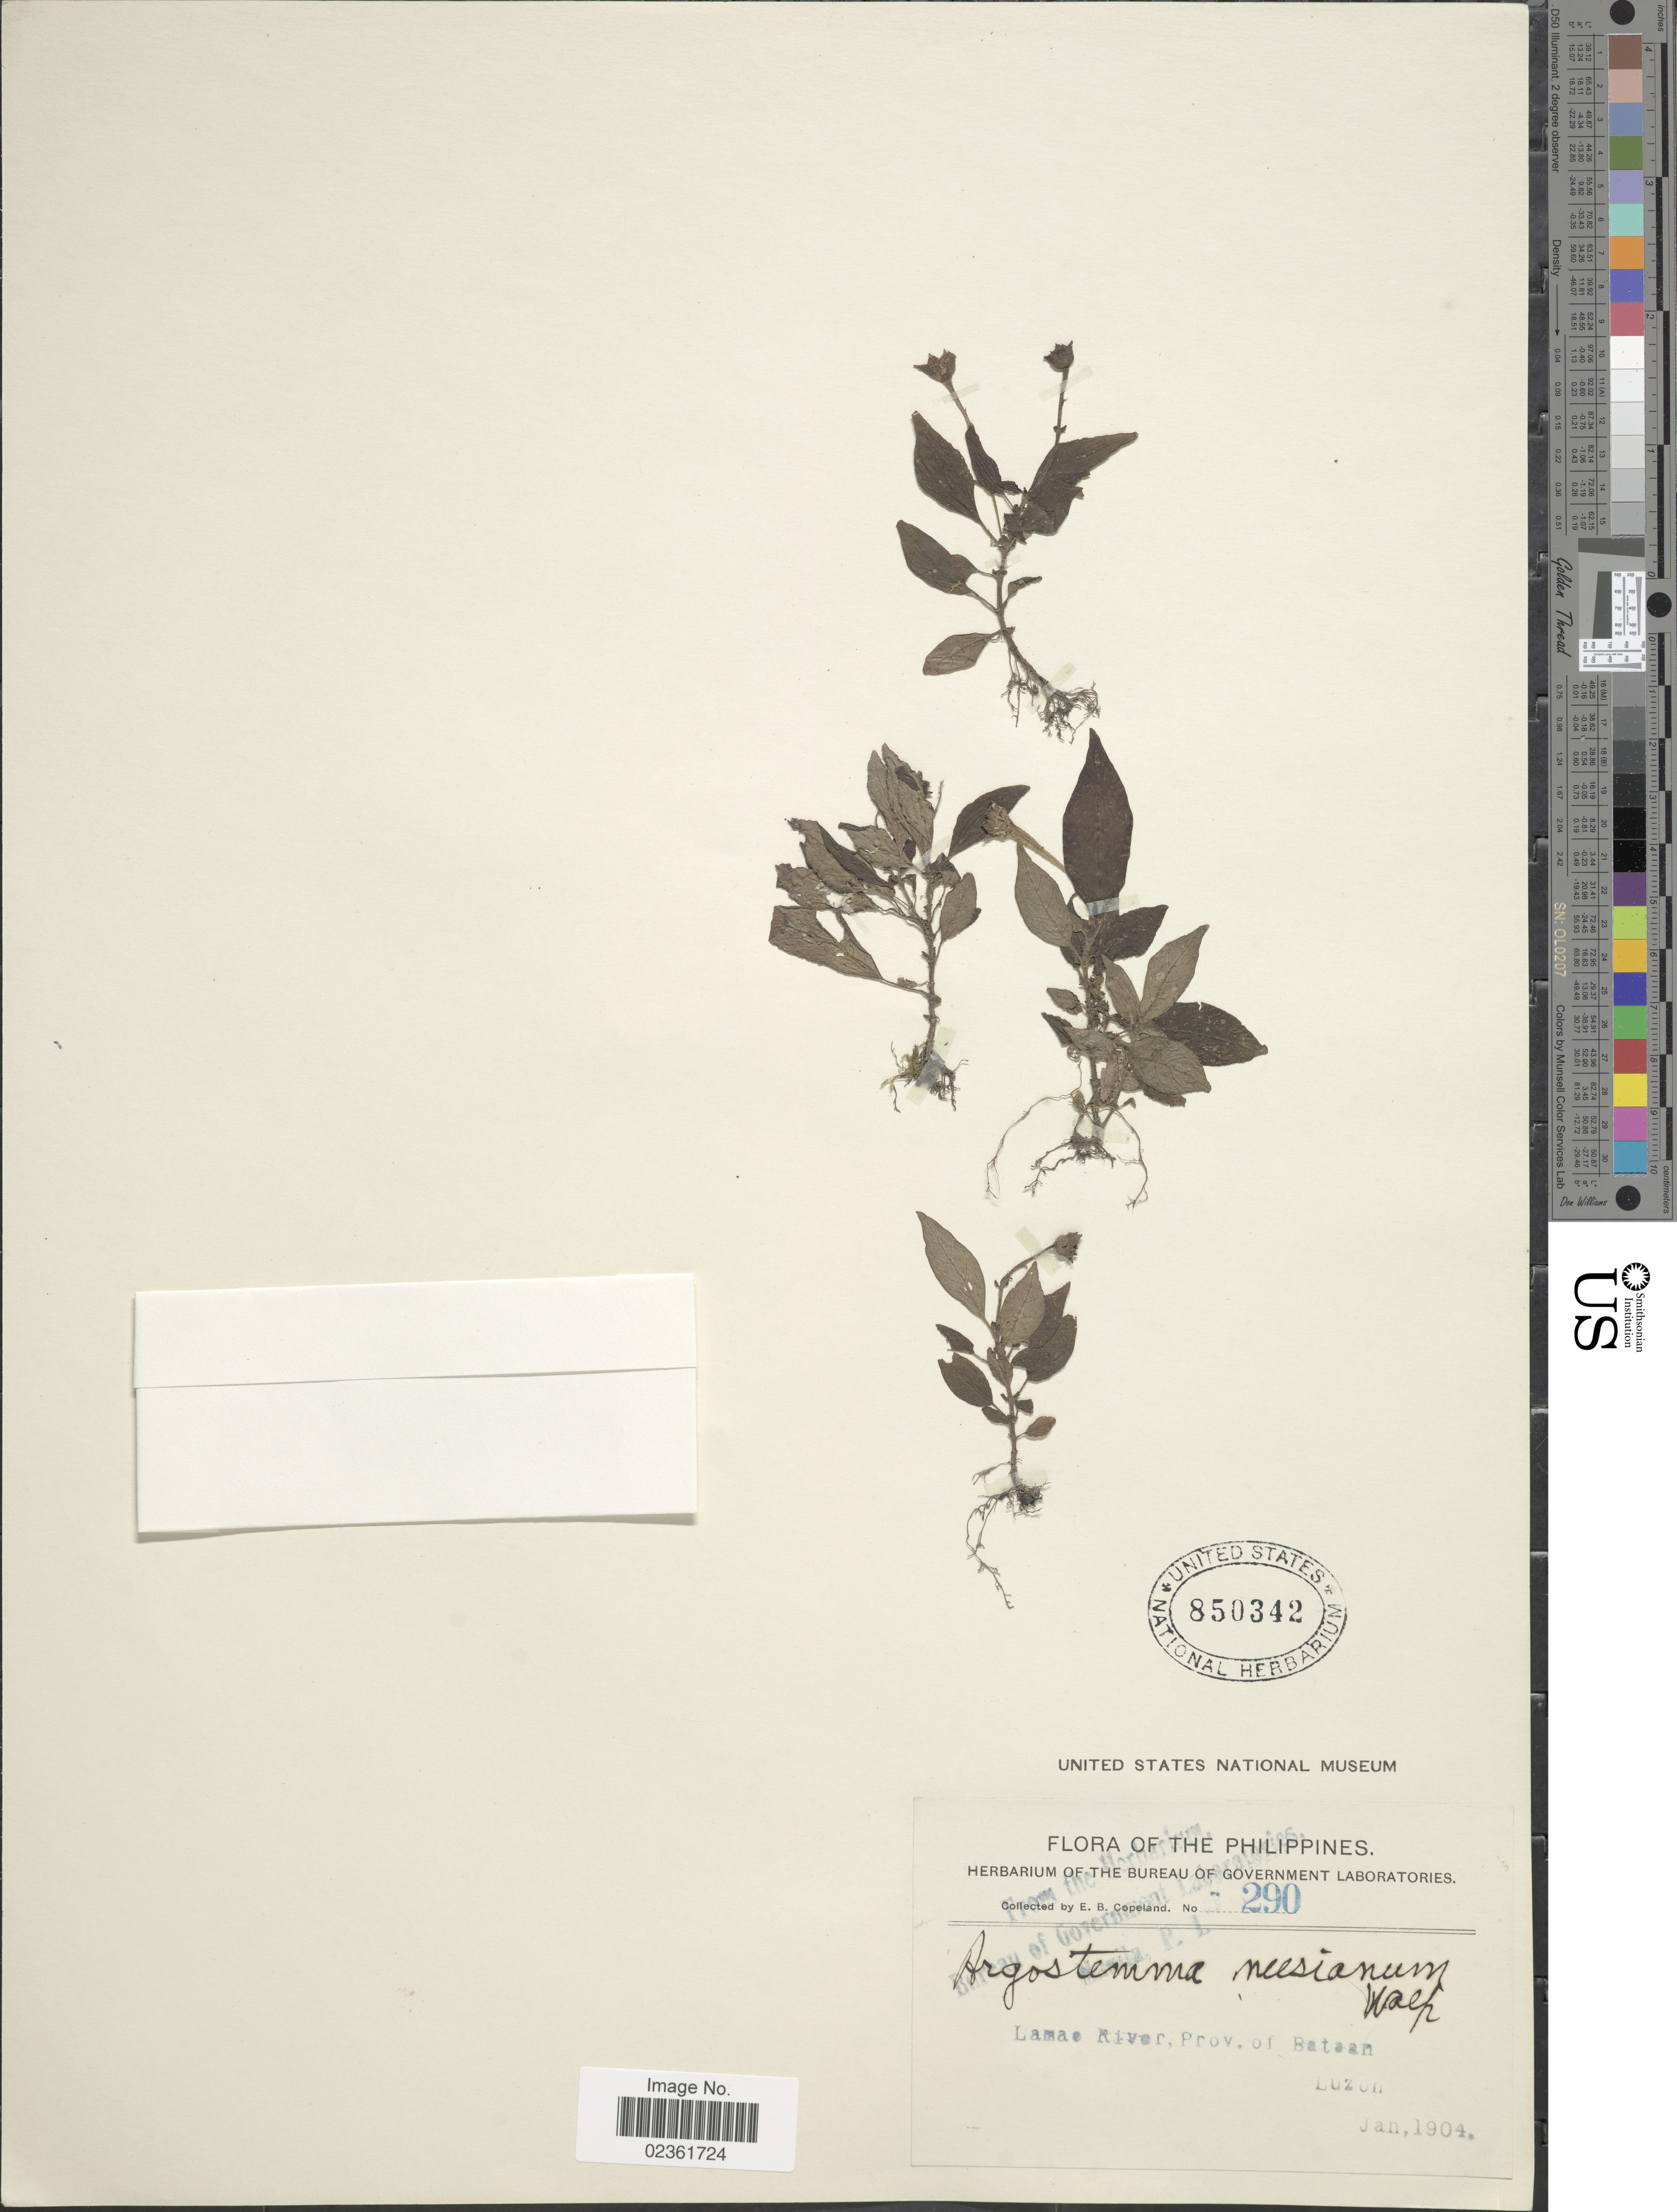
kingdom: Plantae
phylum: Tracheophyta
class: Magnoliopsida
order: Gentianales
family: Rubiaceae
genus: Argostemma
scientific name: Argostemma neesianum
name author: Walp.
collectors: E. B. Copeland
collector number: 290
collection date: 1904-01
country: Philippines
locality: Lamao River, Prov. of Bataan, Luzon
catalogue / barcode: US 850342